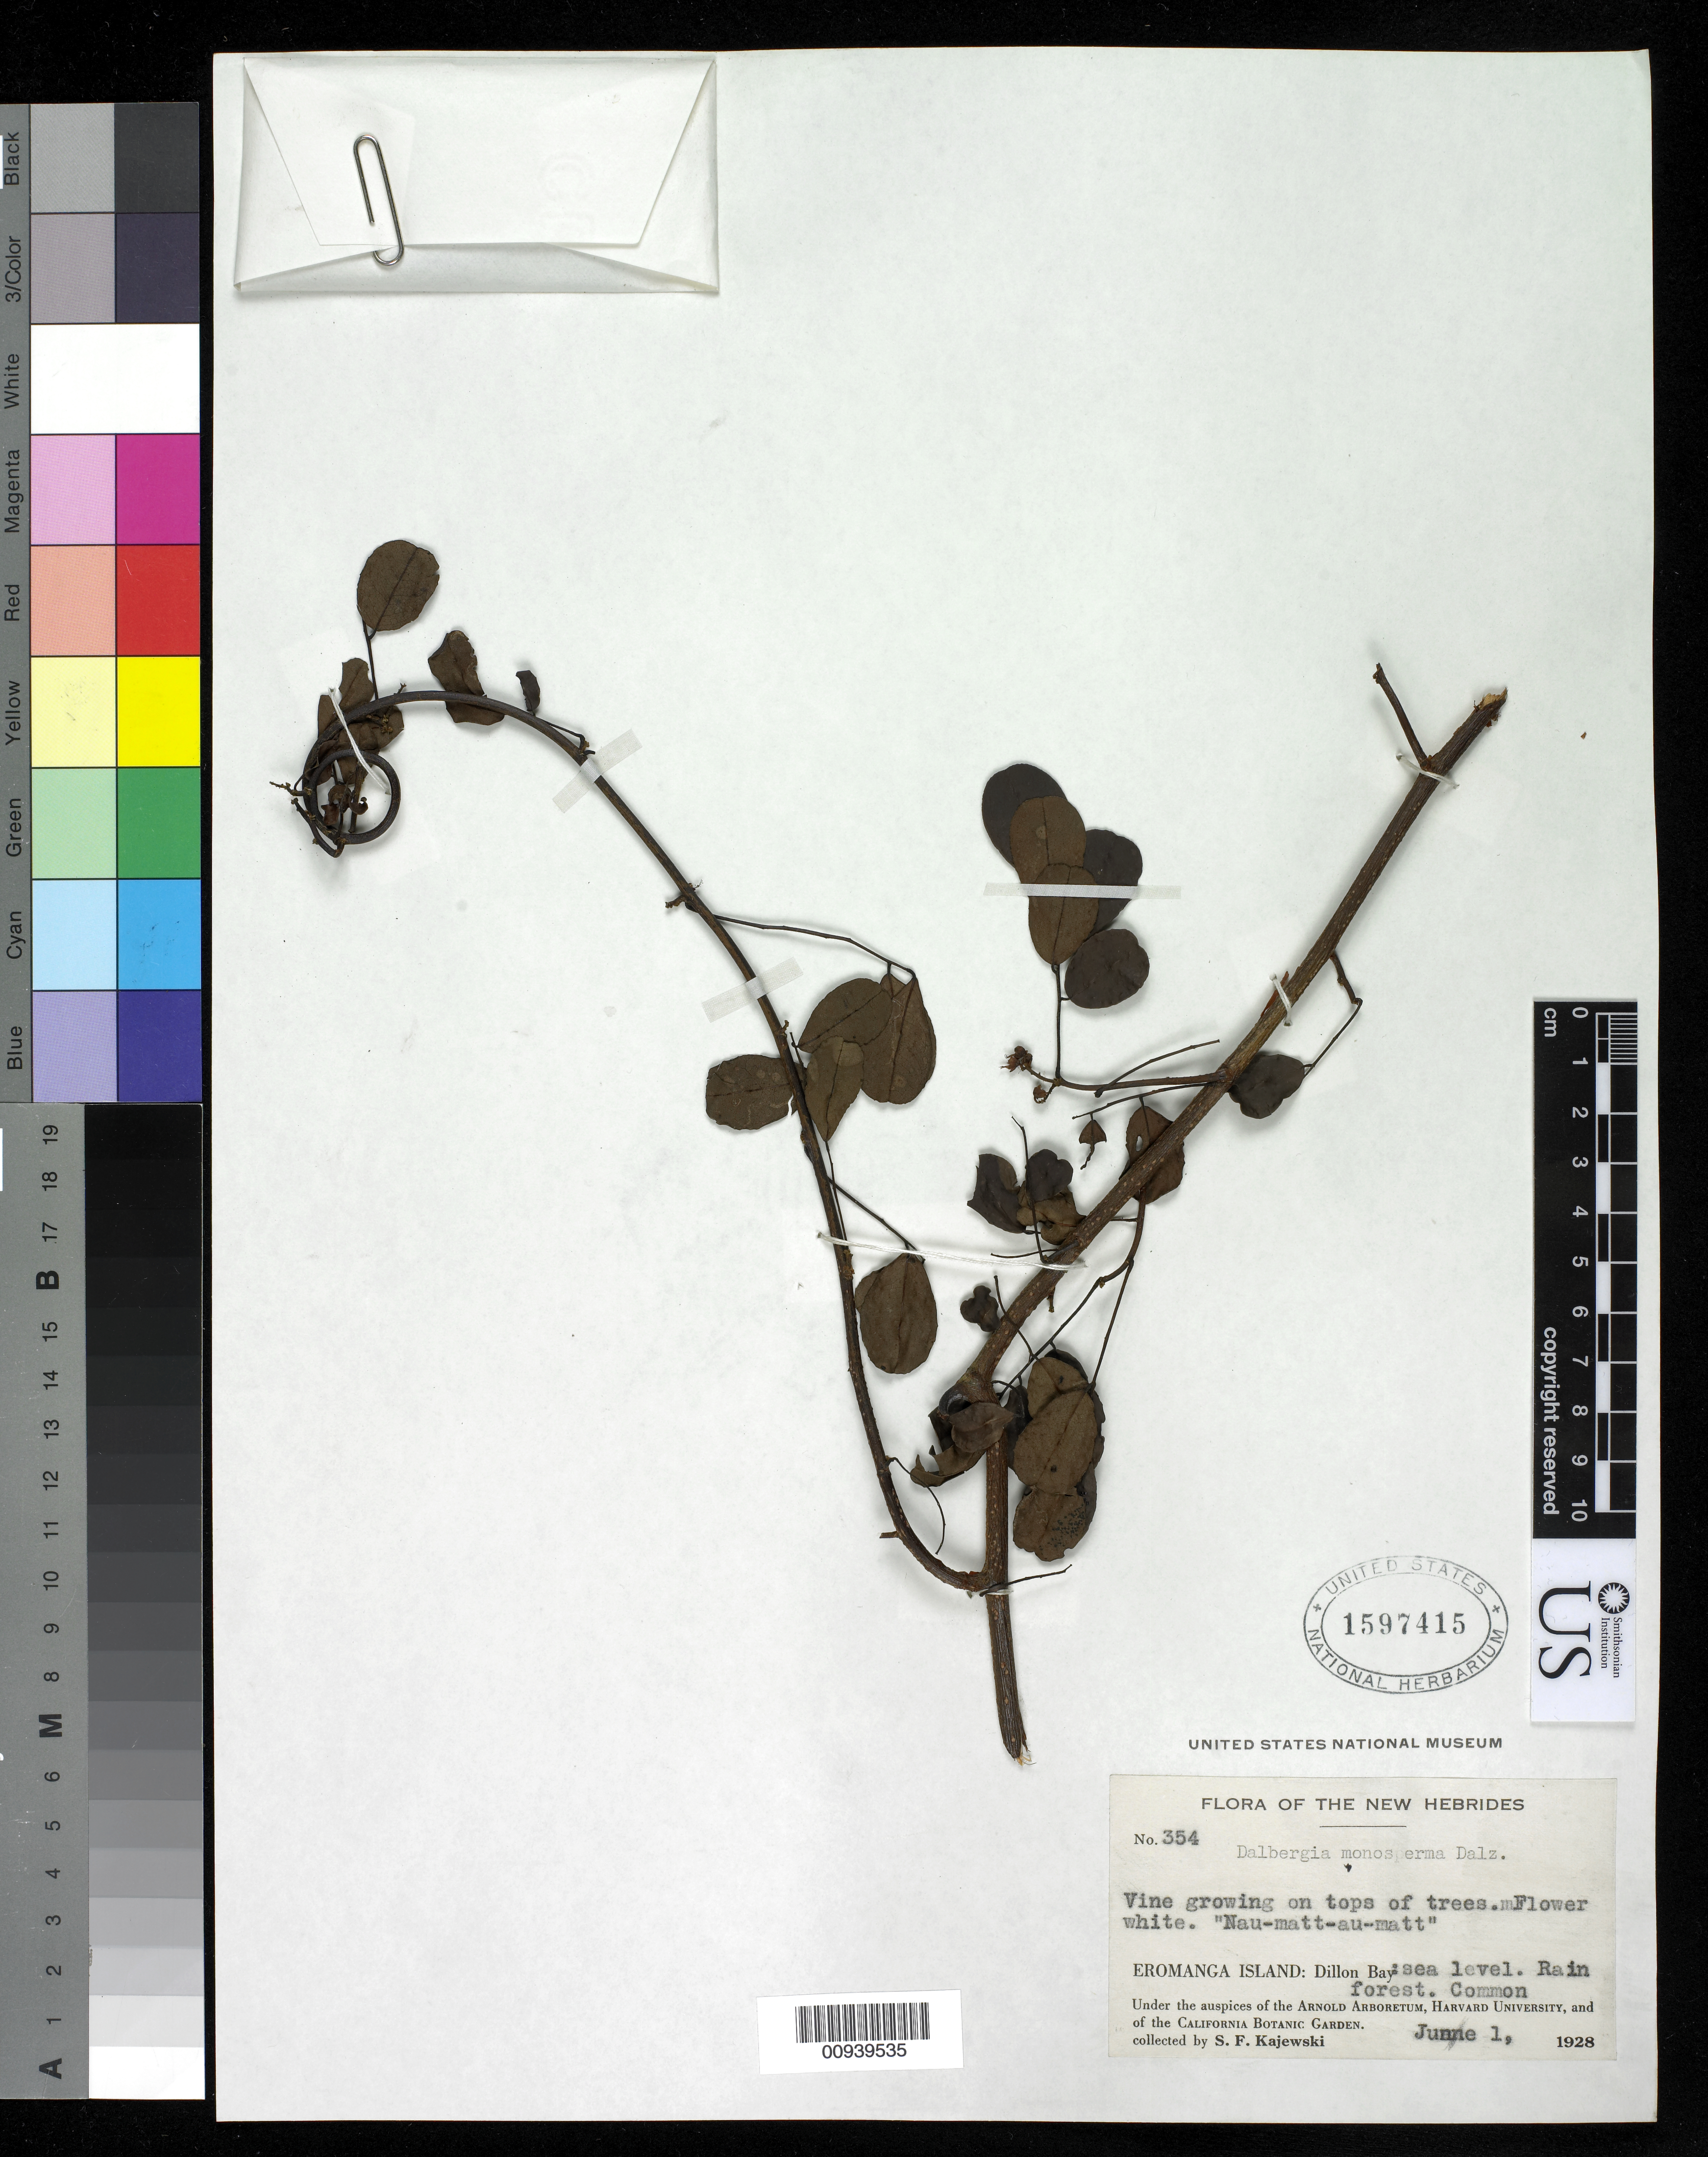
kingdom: Plantae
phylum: Tracheophyta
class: Magnoliopsida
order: Fabales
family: Fabaceae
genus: Dalbergia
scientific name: Dalbergia candenatensis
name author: (Dennst.) Pr.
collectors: S. Kajewski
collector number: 354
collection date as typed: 01 Jun 1928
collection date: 1928-06-01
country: Vanuatu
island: Erromango [Eromanga]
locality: Dillon Bay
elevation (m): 0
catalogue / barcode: US 1597415